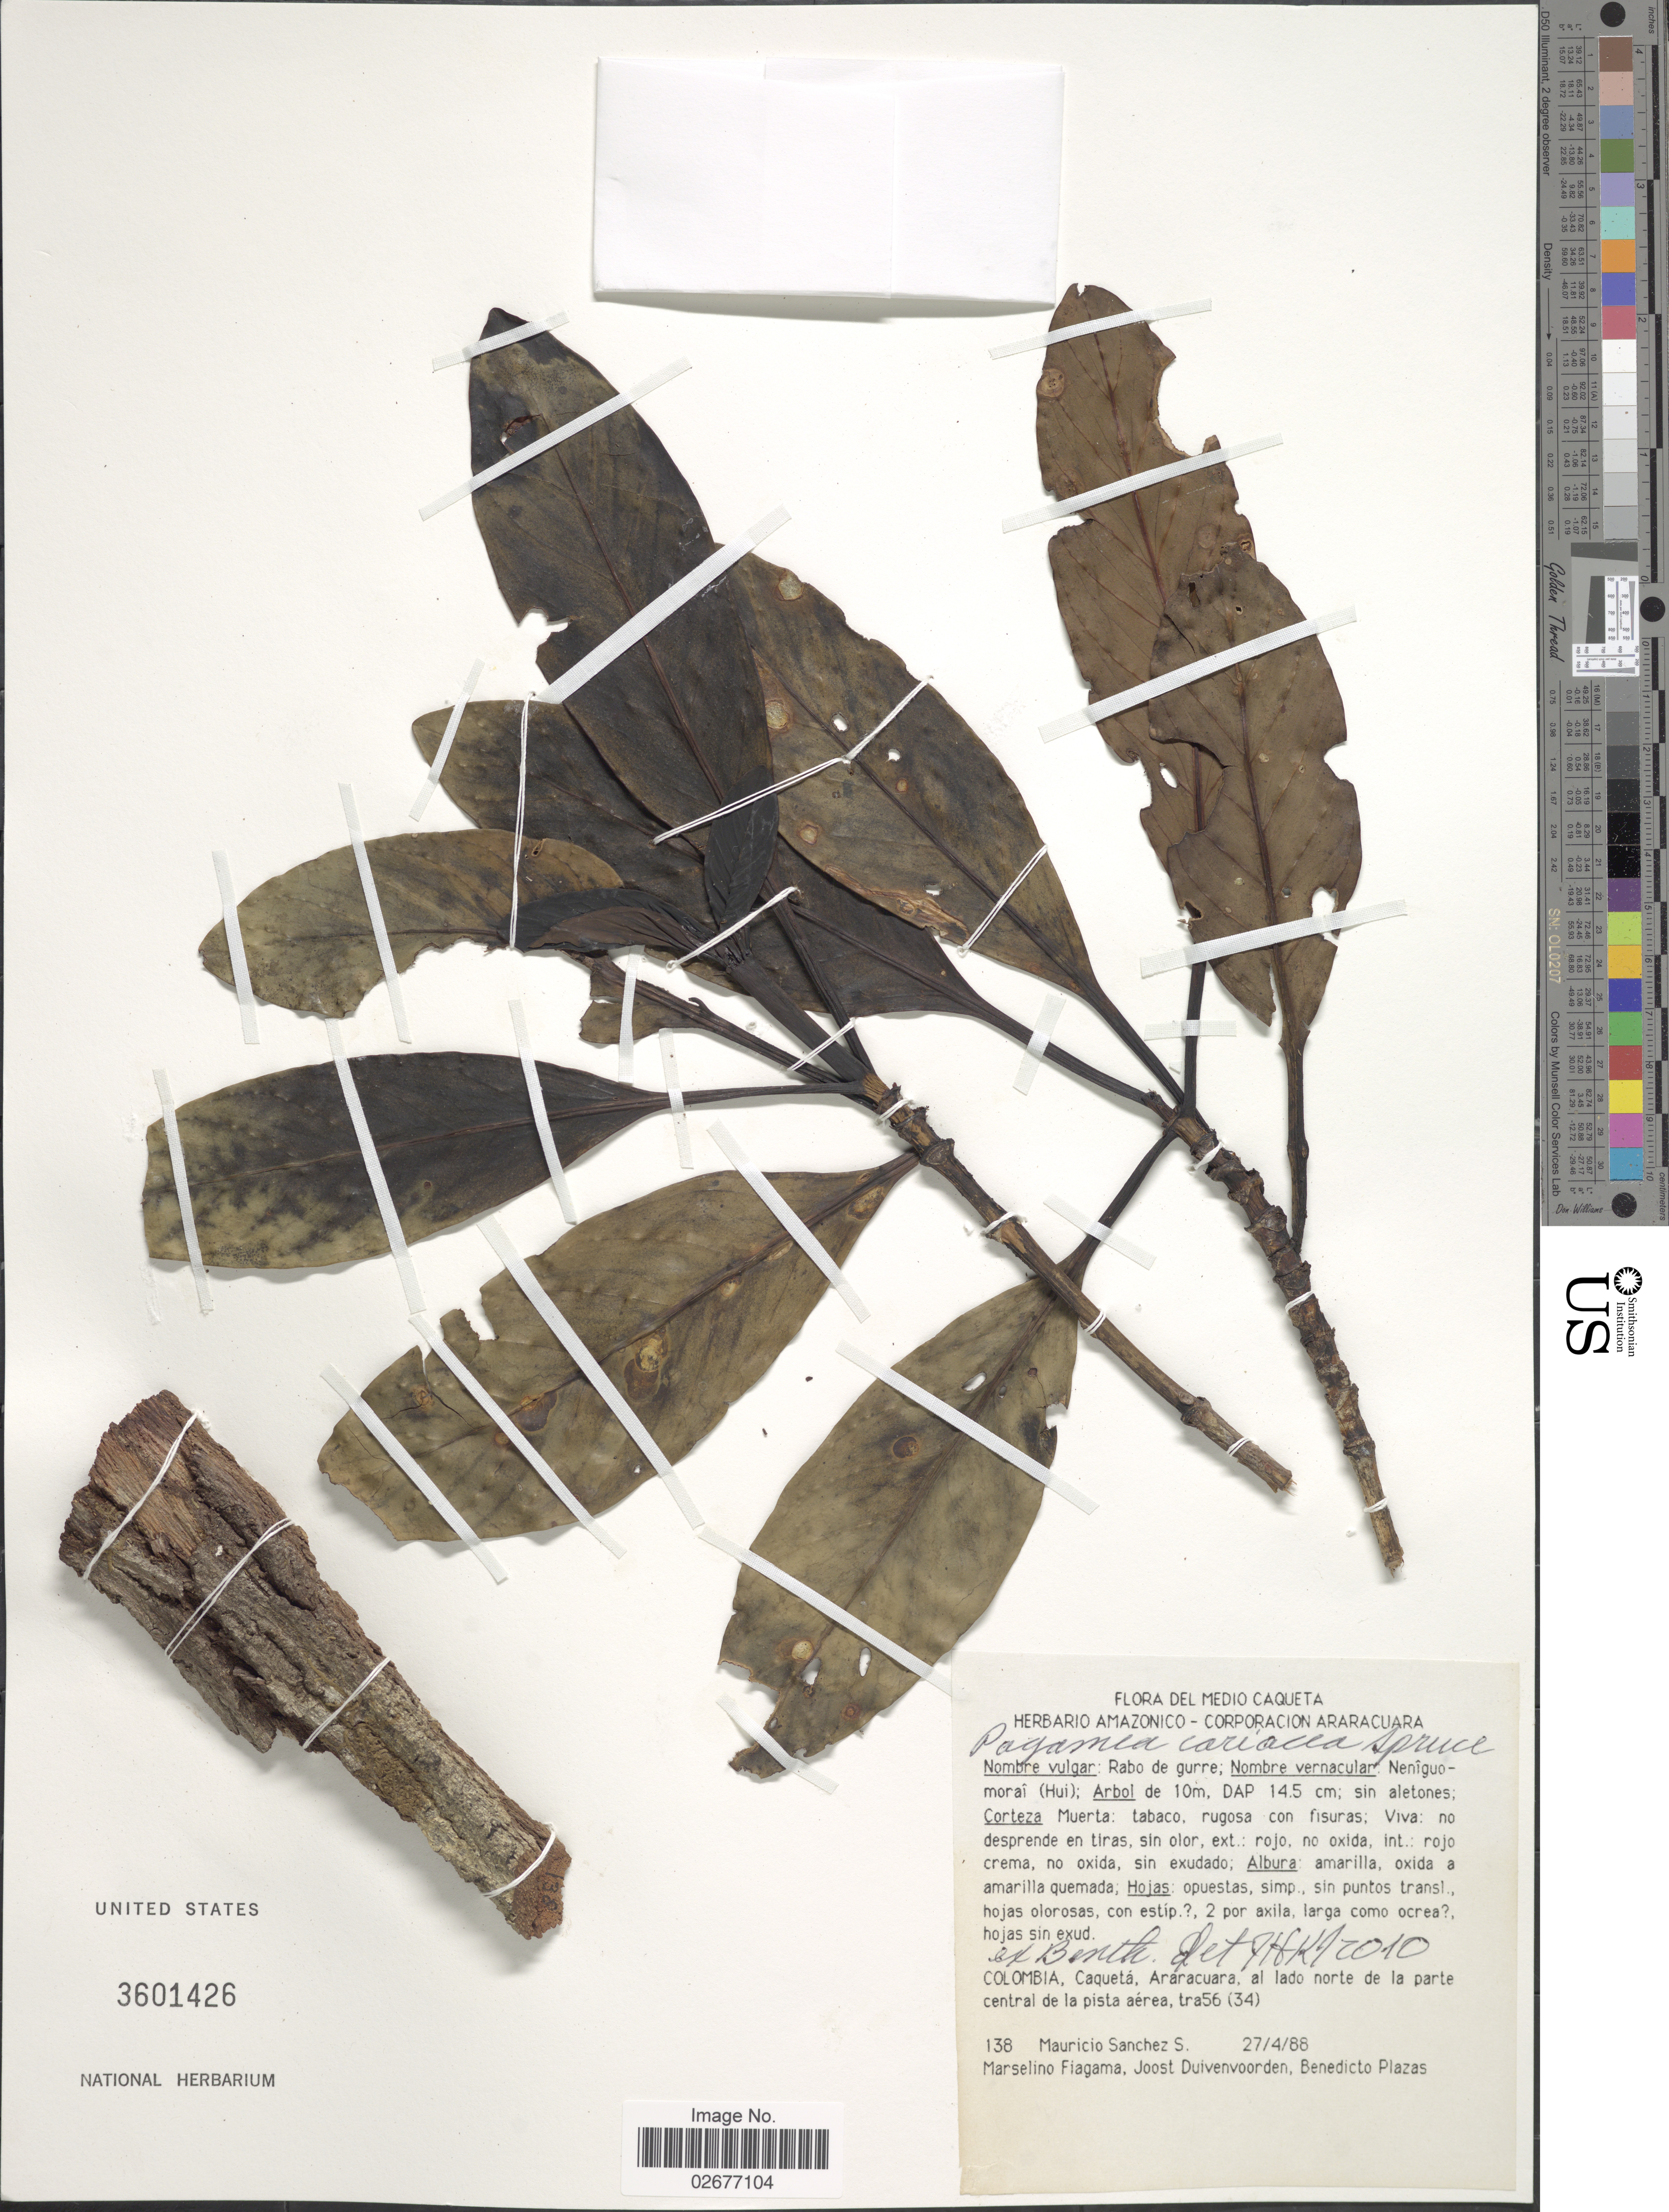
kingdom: Plantae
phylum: Tracheophyta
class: Magnoliopsida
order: Gentianales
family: Rubiaceae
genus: Pagamea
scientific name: Pagamea coriacea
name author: Spruce ex Benth.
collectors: M. Sanchez S., M. Fiagama, J. Duivenvoorden & B. Plazas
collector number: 138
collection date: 1988-04-27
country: Colombia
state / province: Caquetá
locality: Araracuara, al lado norte de la parte central de la pista aerea, tra56 (34)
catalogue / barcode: US 3601426